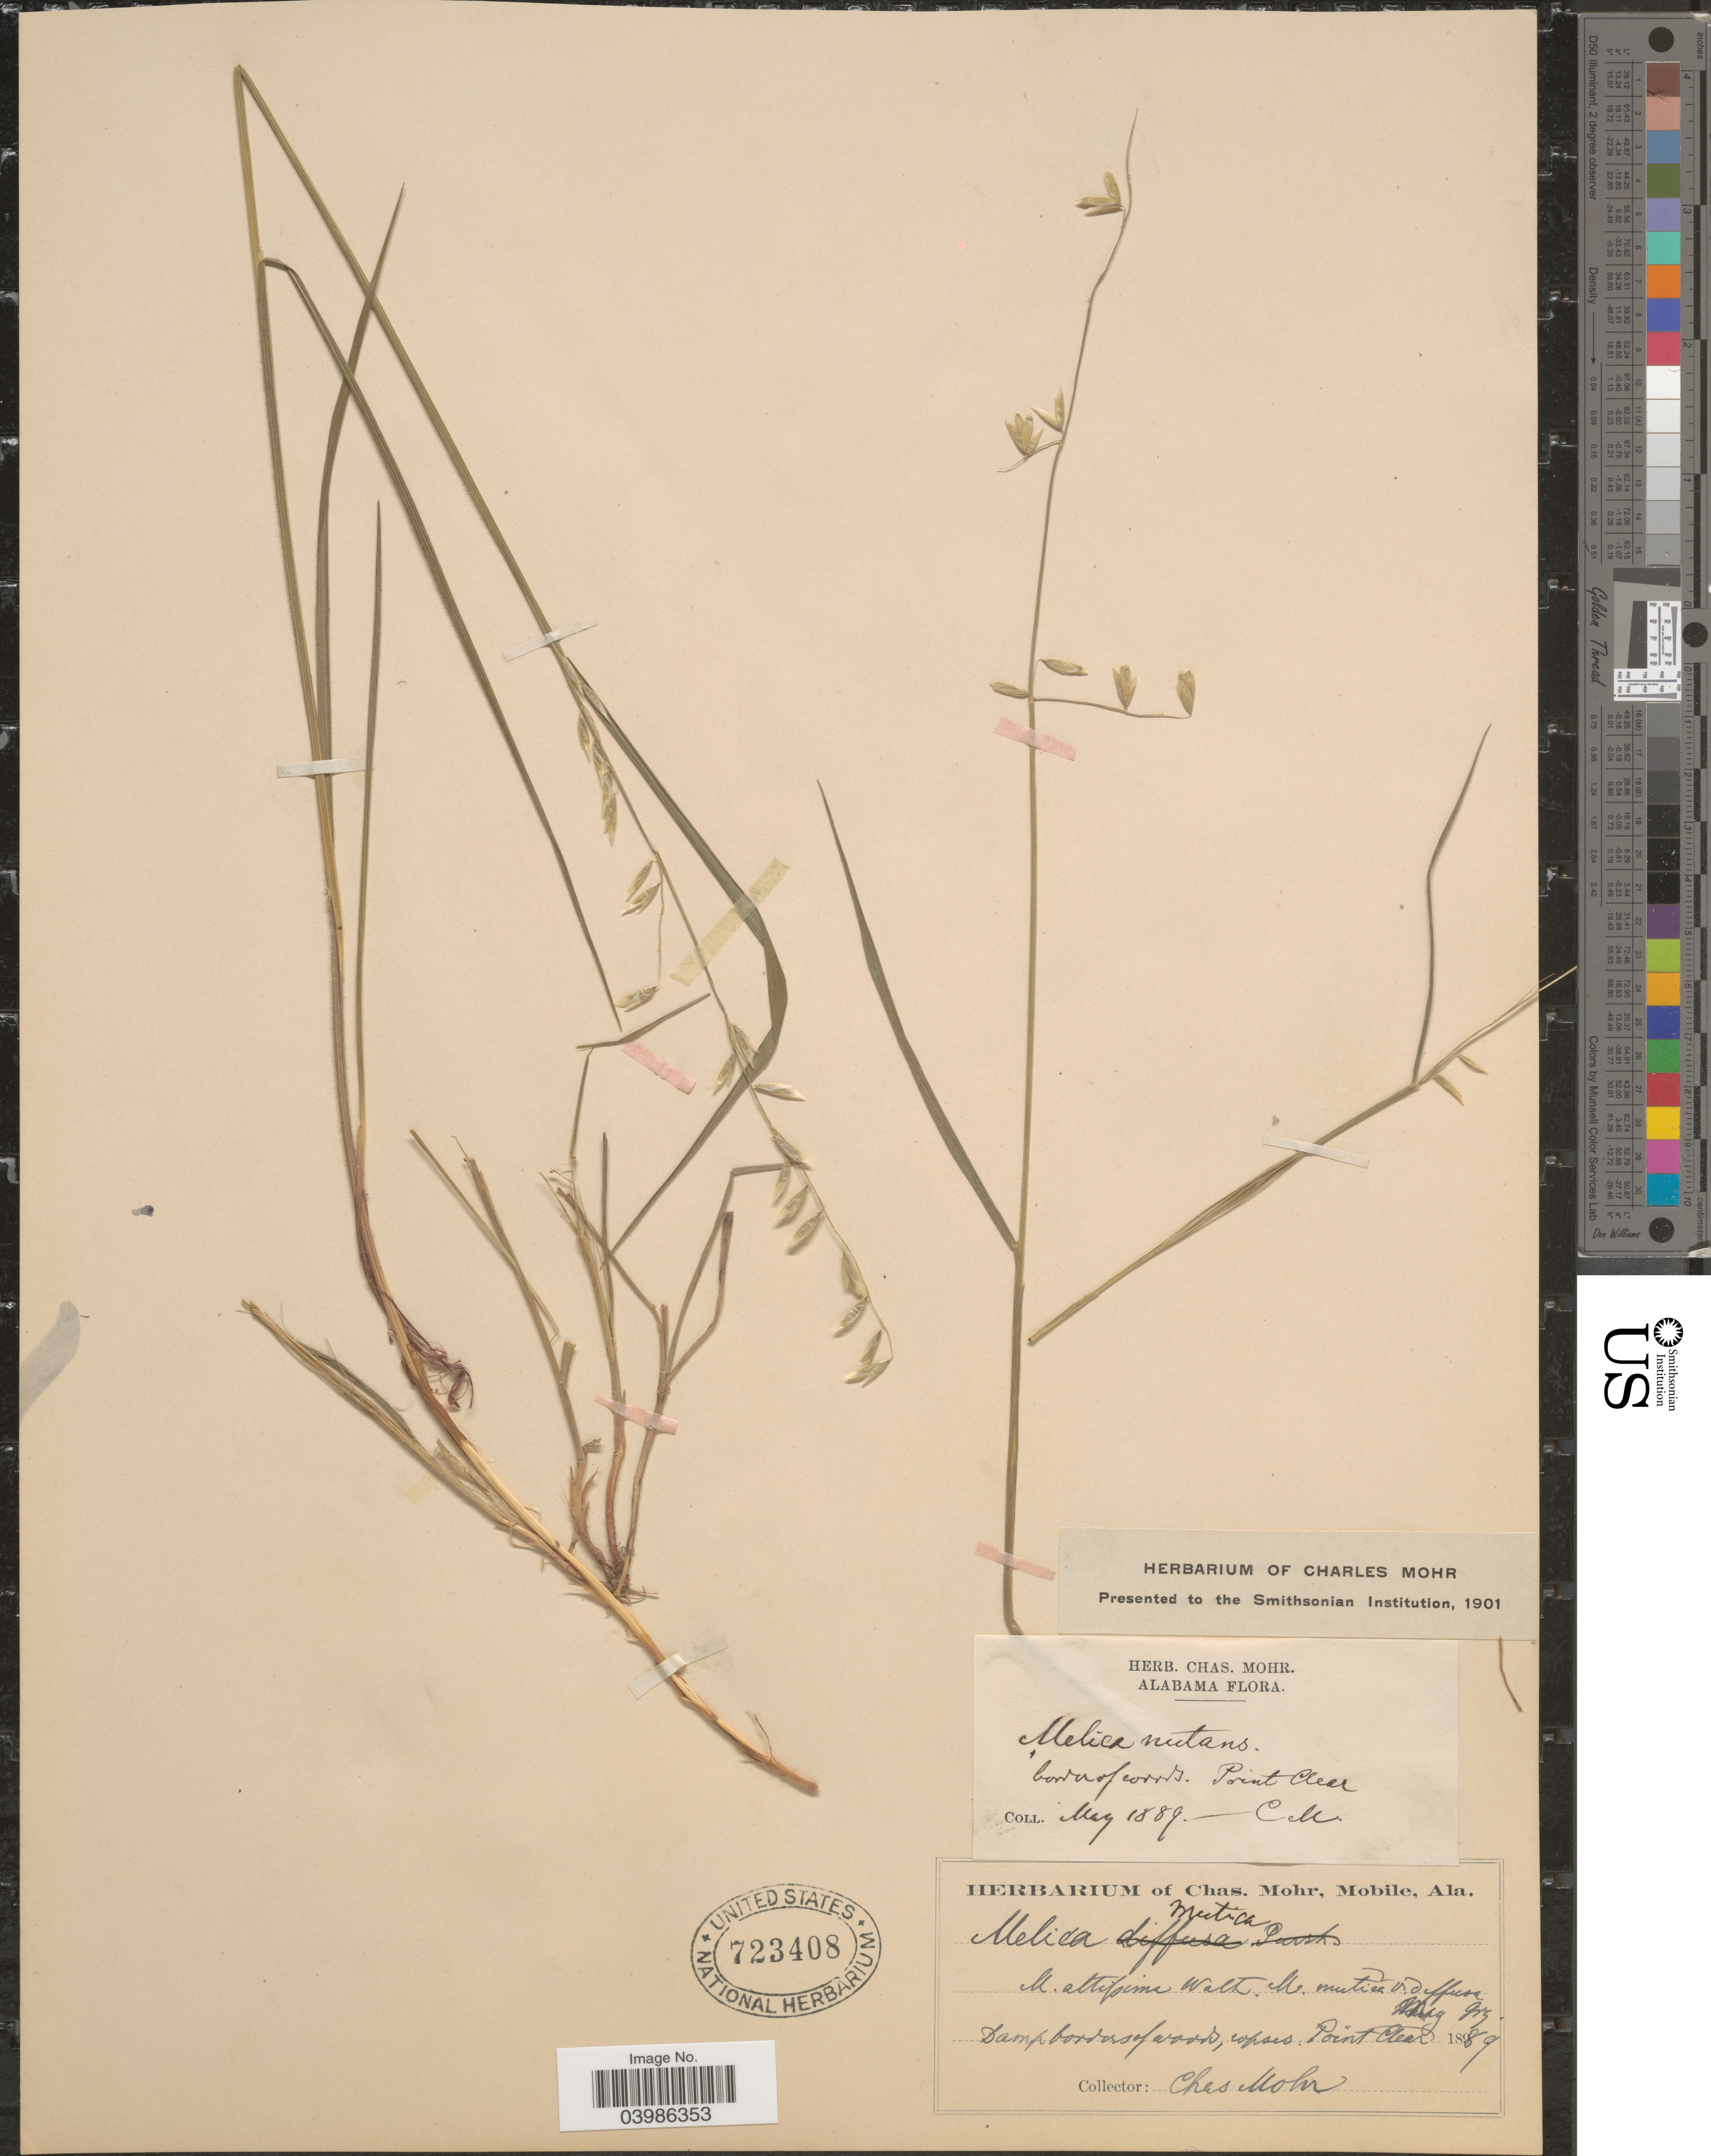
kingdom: Plantae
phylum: Tracheophyta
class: Liliopsida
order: Poales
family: Poaceae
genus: Melica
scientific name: Melica nitens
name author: (Scribn.) Nutt. ex Piper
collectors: Mohr, C. T. (herbarium)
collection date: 1889-05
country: United States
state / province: Alabama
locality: Coms. Point Clear.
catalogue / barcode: US 723408